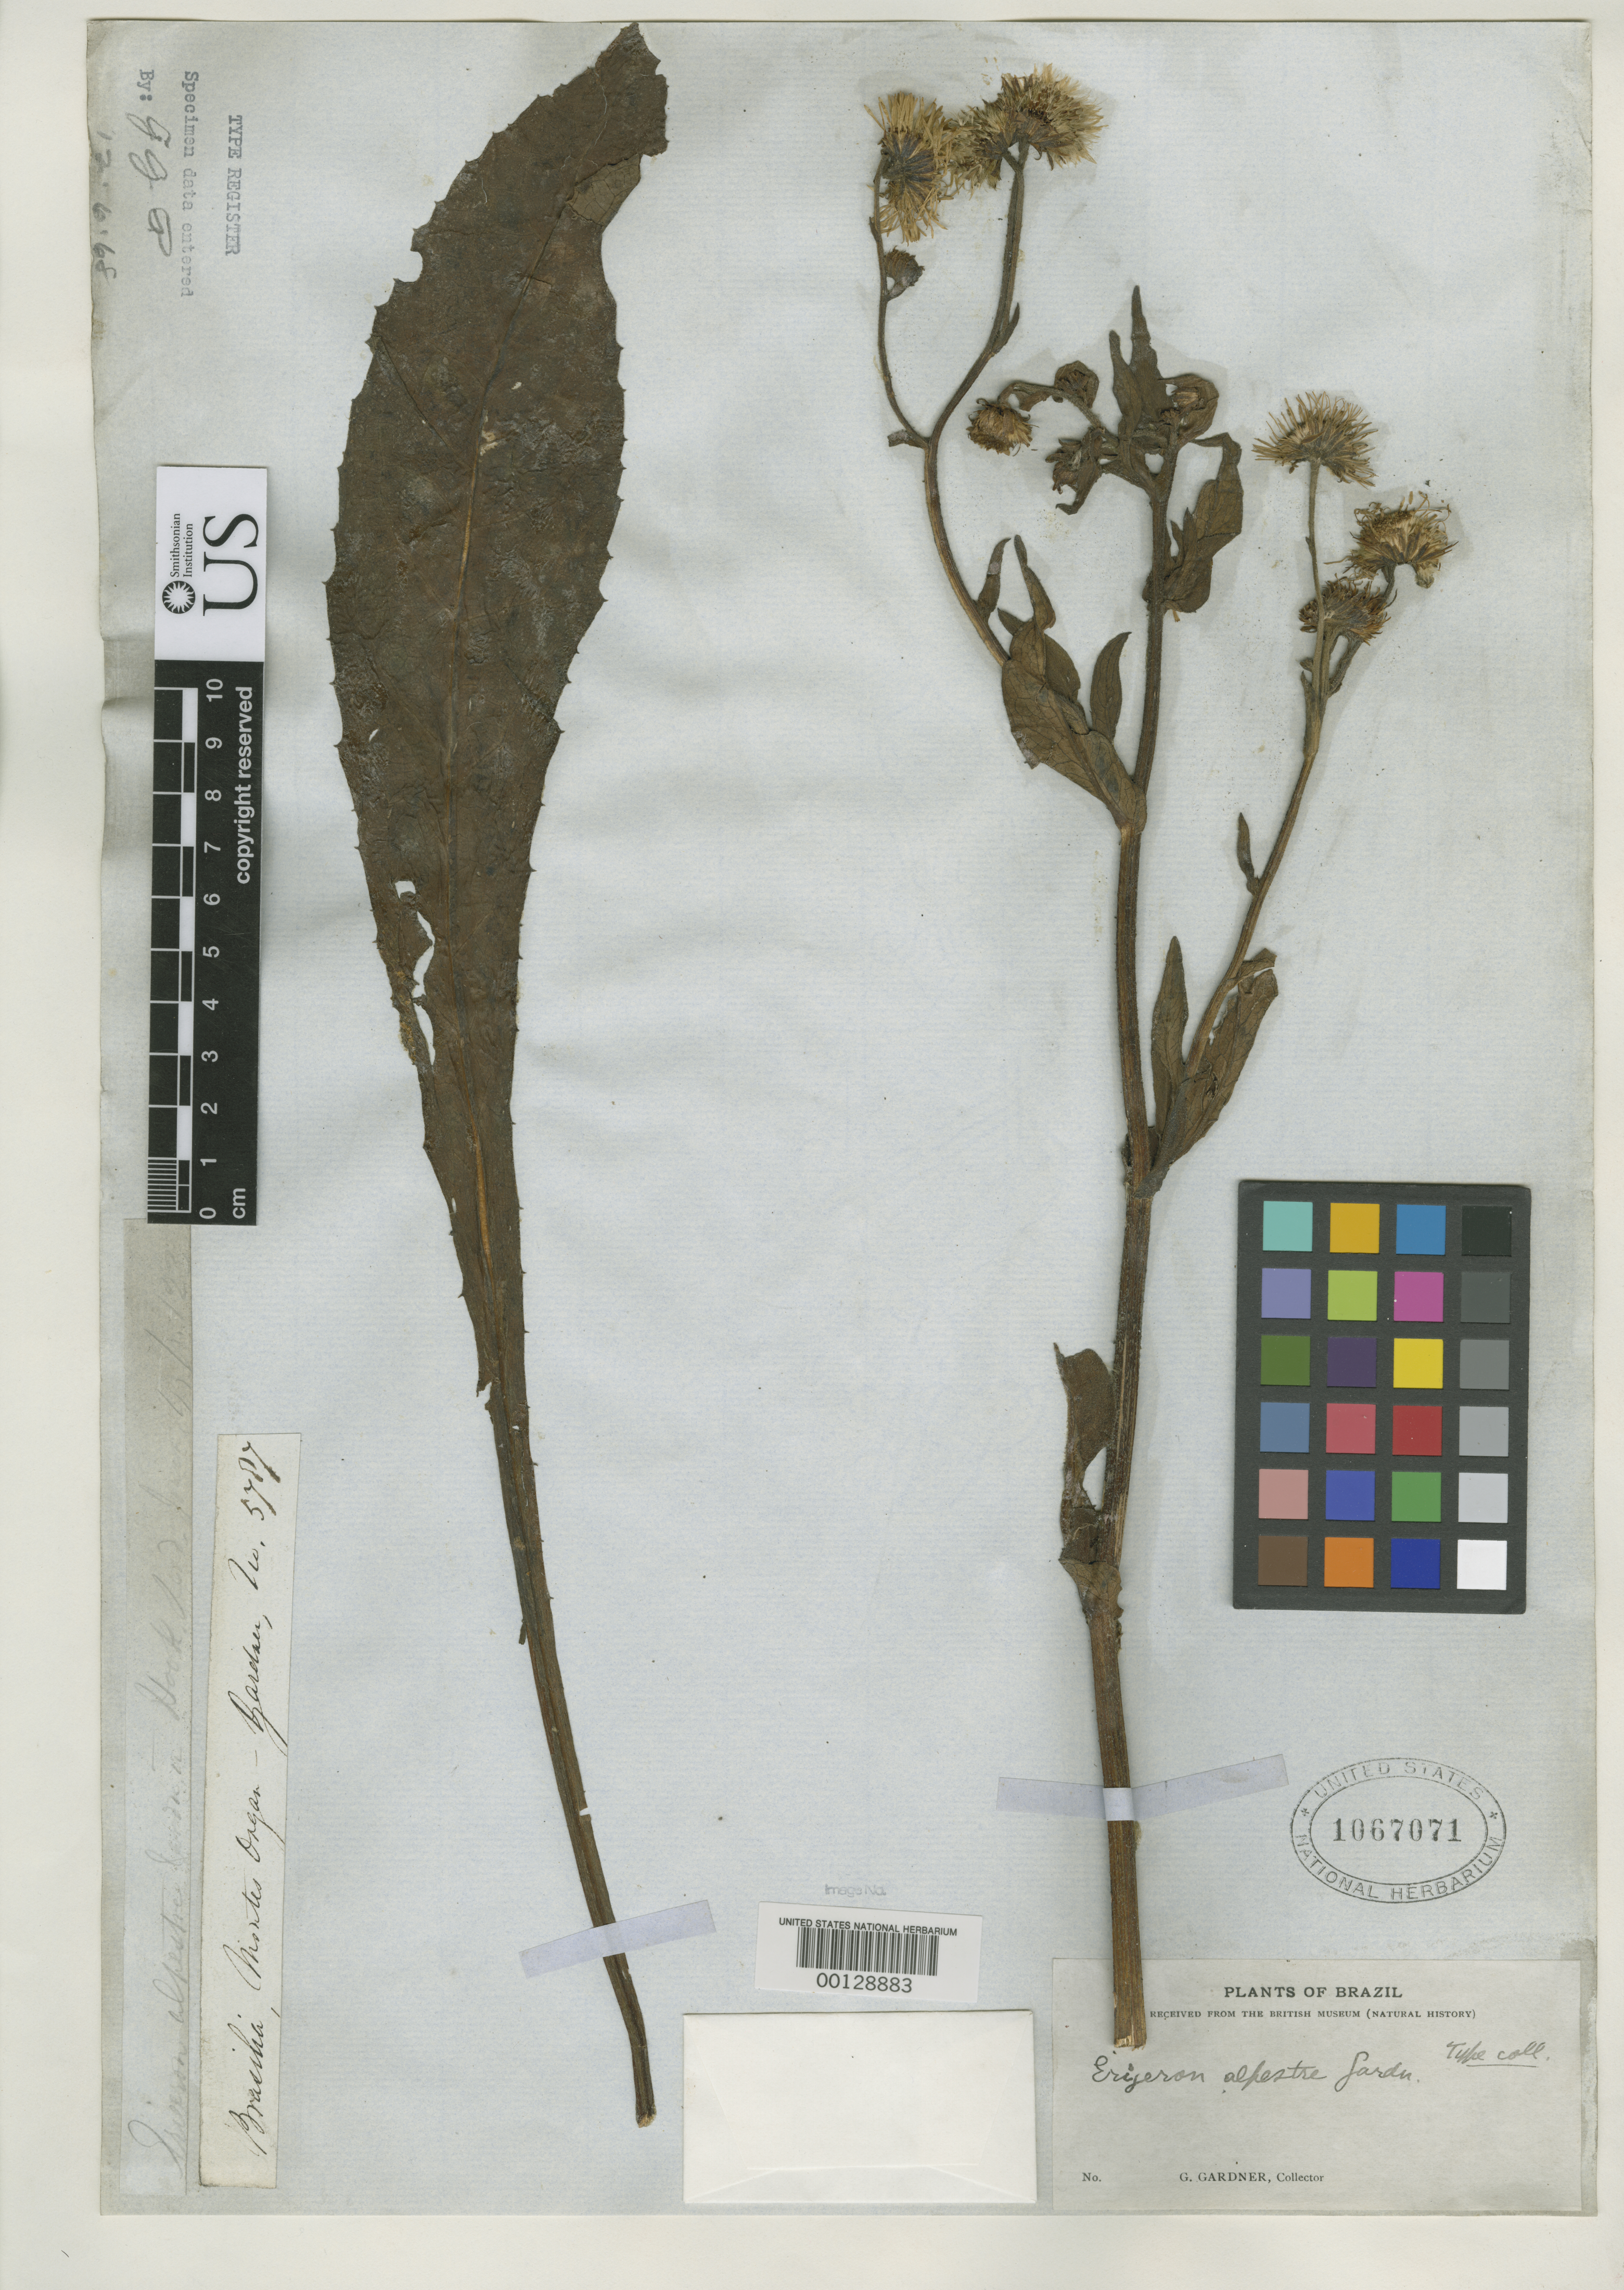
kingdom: Plantae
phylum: Tracheophyta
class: Magnoliopsida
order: Asterales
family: Asteraceae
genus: Erigeron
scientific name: Erigeron alpestre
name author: Gardner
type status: Isotype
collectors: G. Gardner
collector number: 5787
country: Brazil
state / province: Rio de Janeiro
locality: Organ Mts.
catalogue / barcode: US 1067071